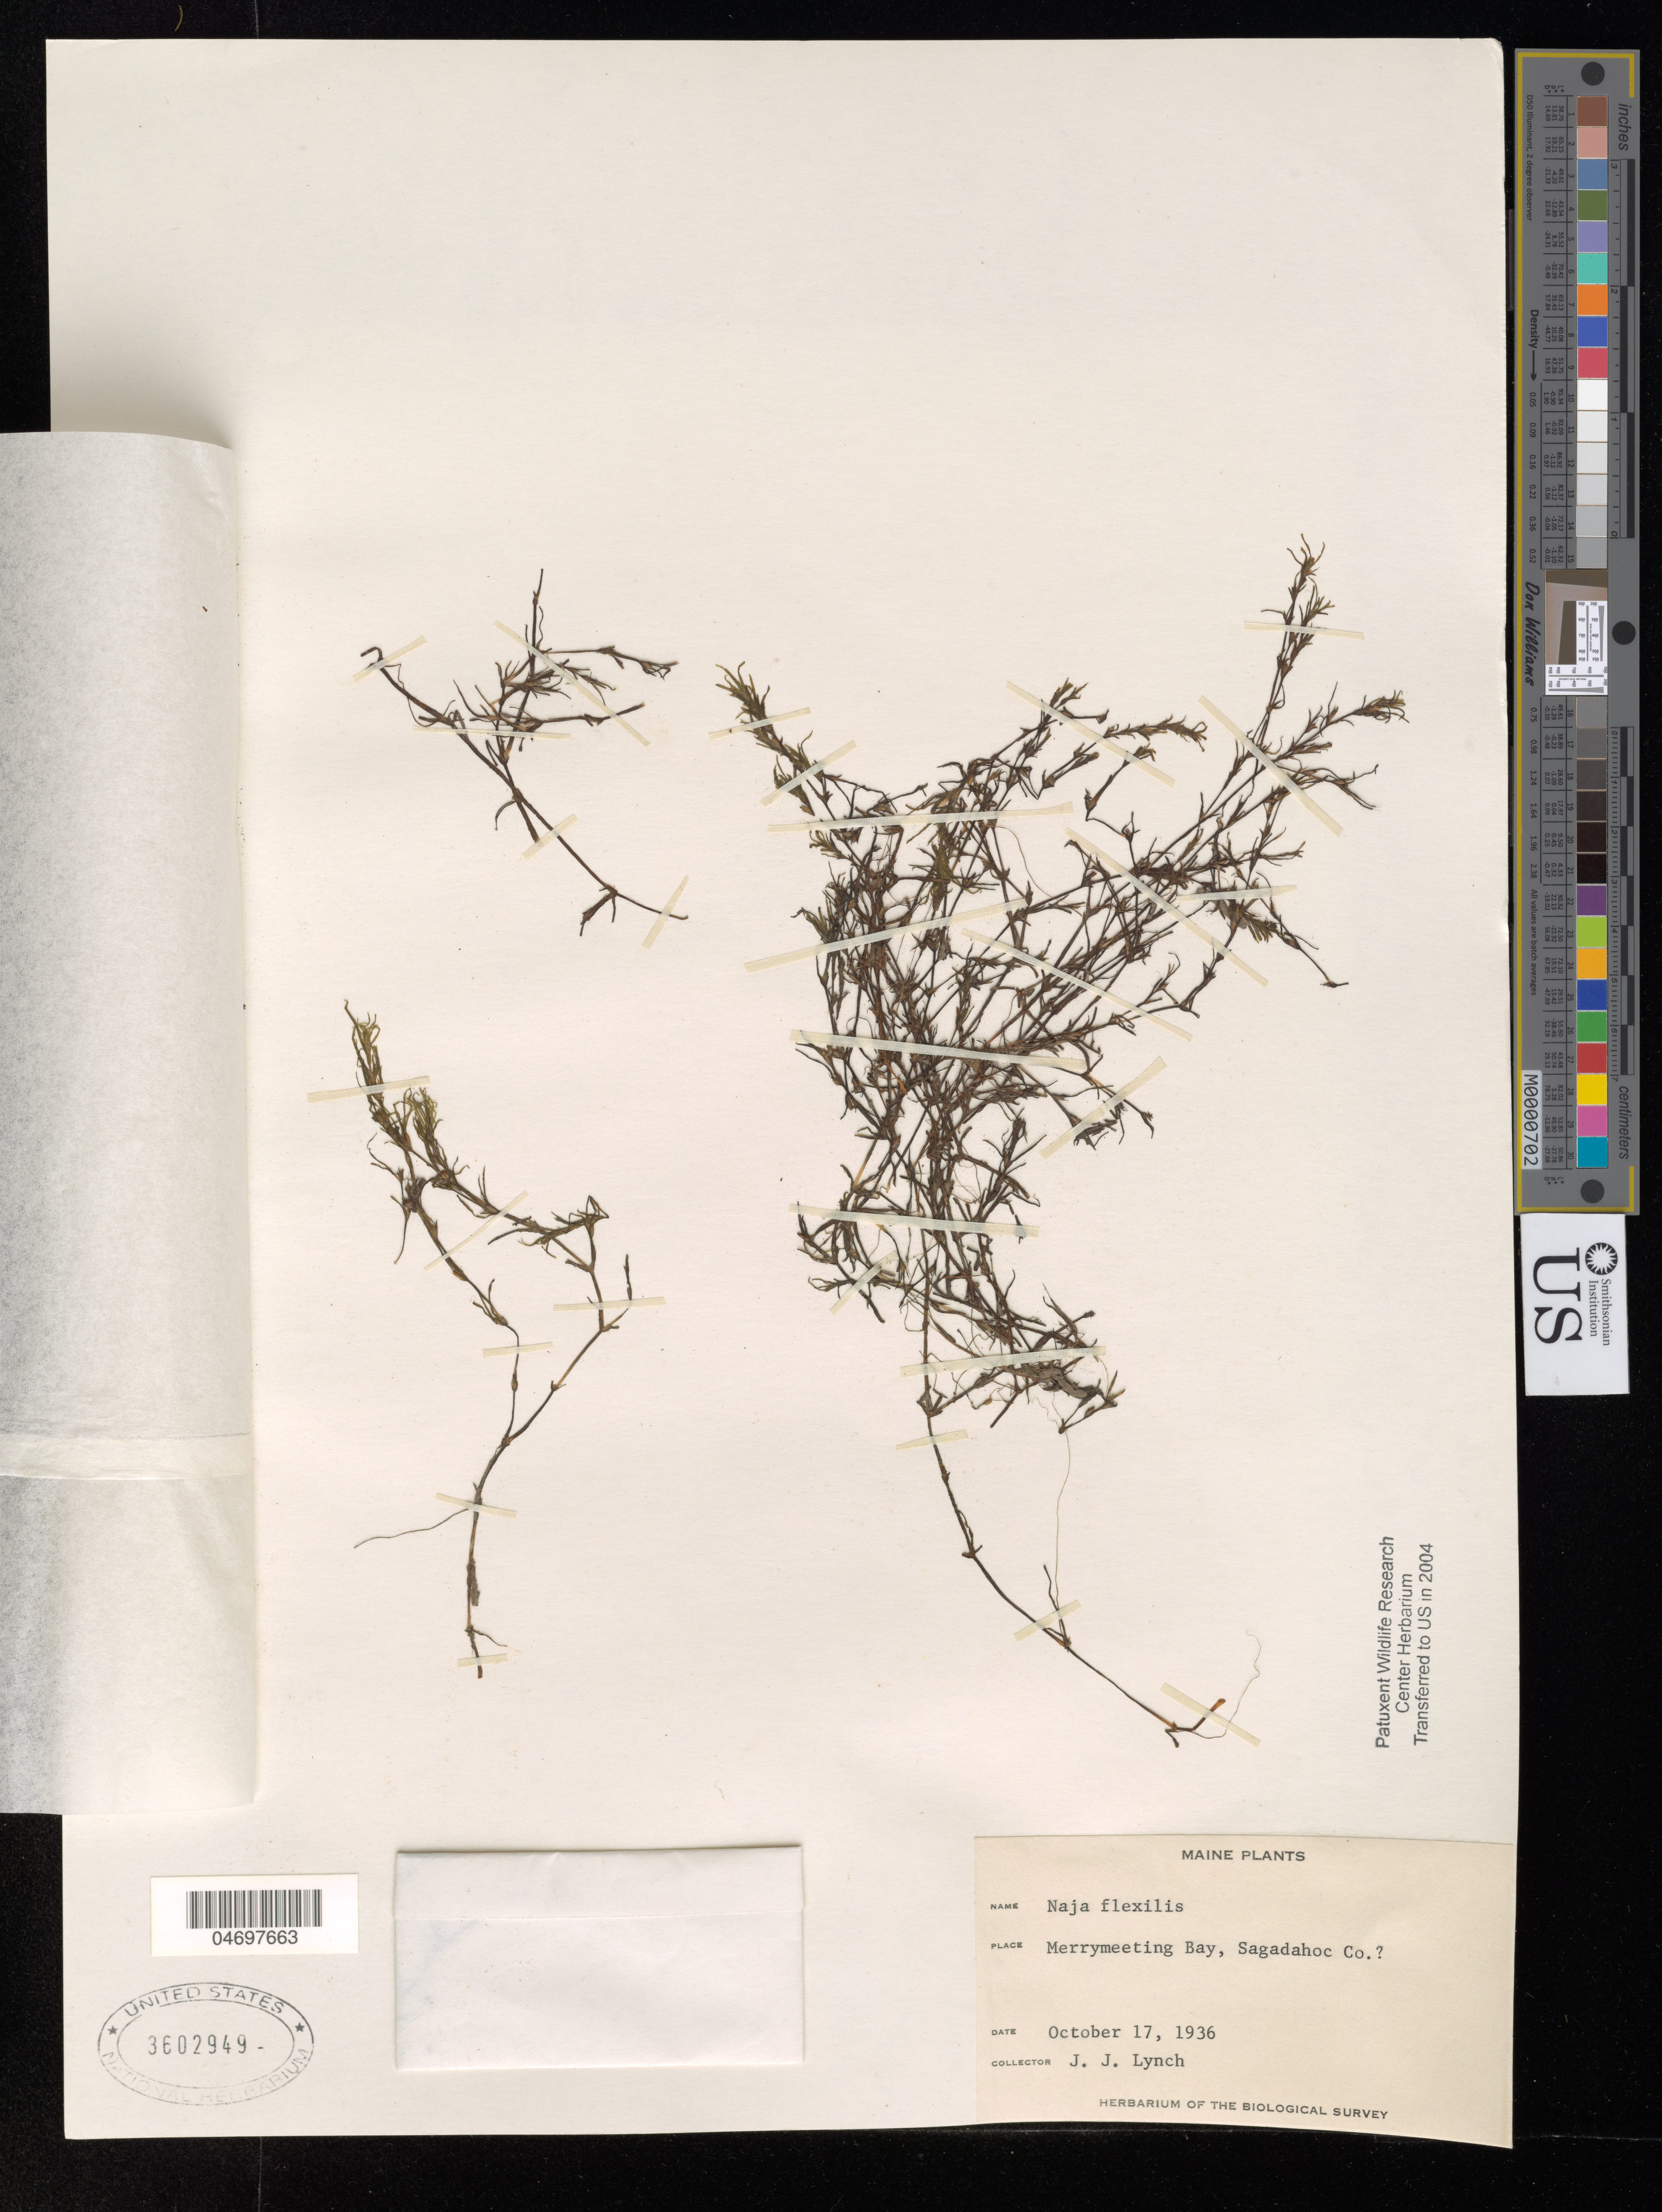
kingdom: Plantae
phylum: Tracheophyta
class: Liliopsida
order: Alismatales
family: Hydrocharitaceae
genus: Najas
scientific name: Najas flexilis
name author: (Willd.) Rostk. & Schmidt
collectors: J. Lynch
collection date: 1936-10-17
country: United States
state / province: Maine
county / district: Sagadahoc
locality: Merrymeeting Bay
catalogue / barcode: US 3602949